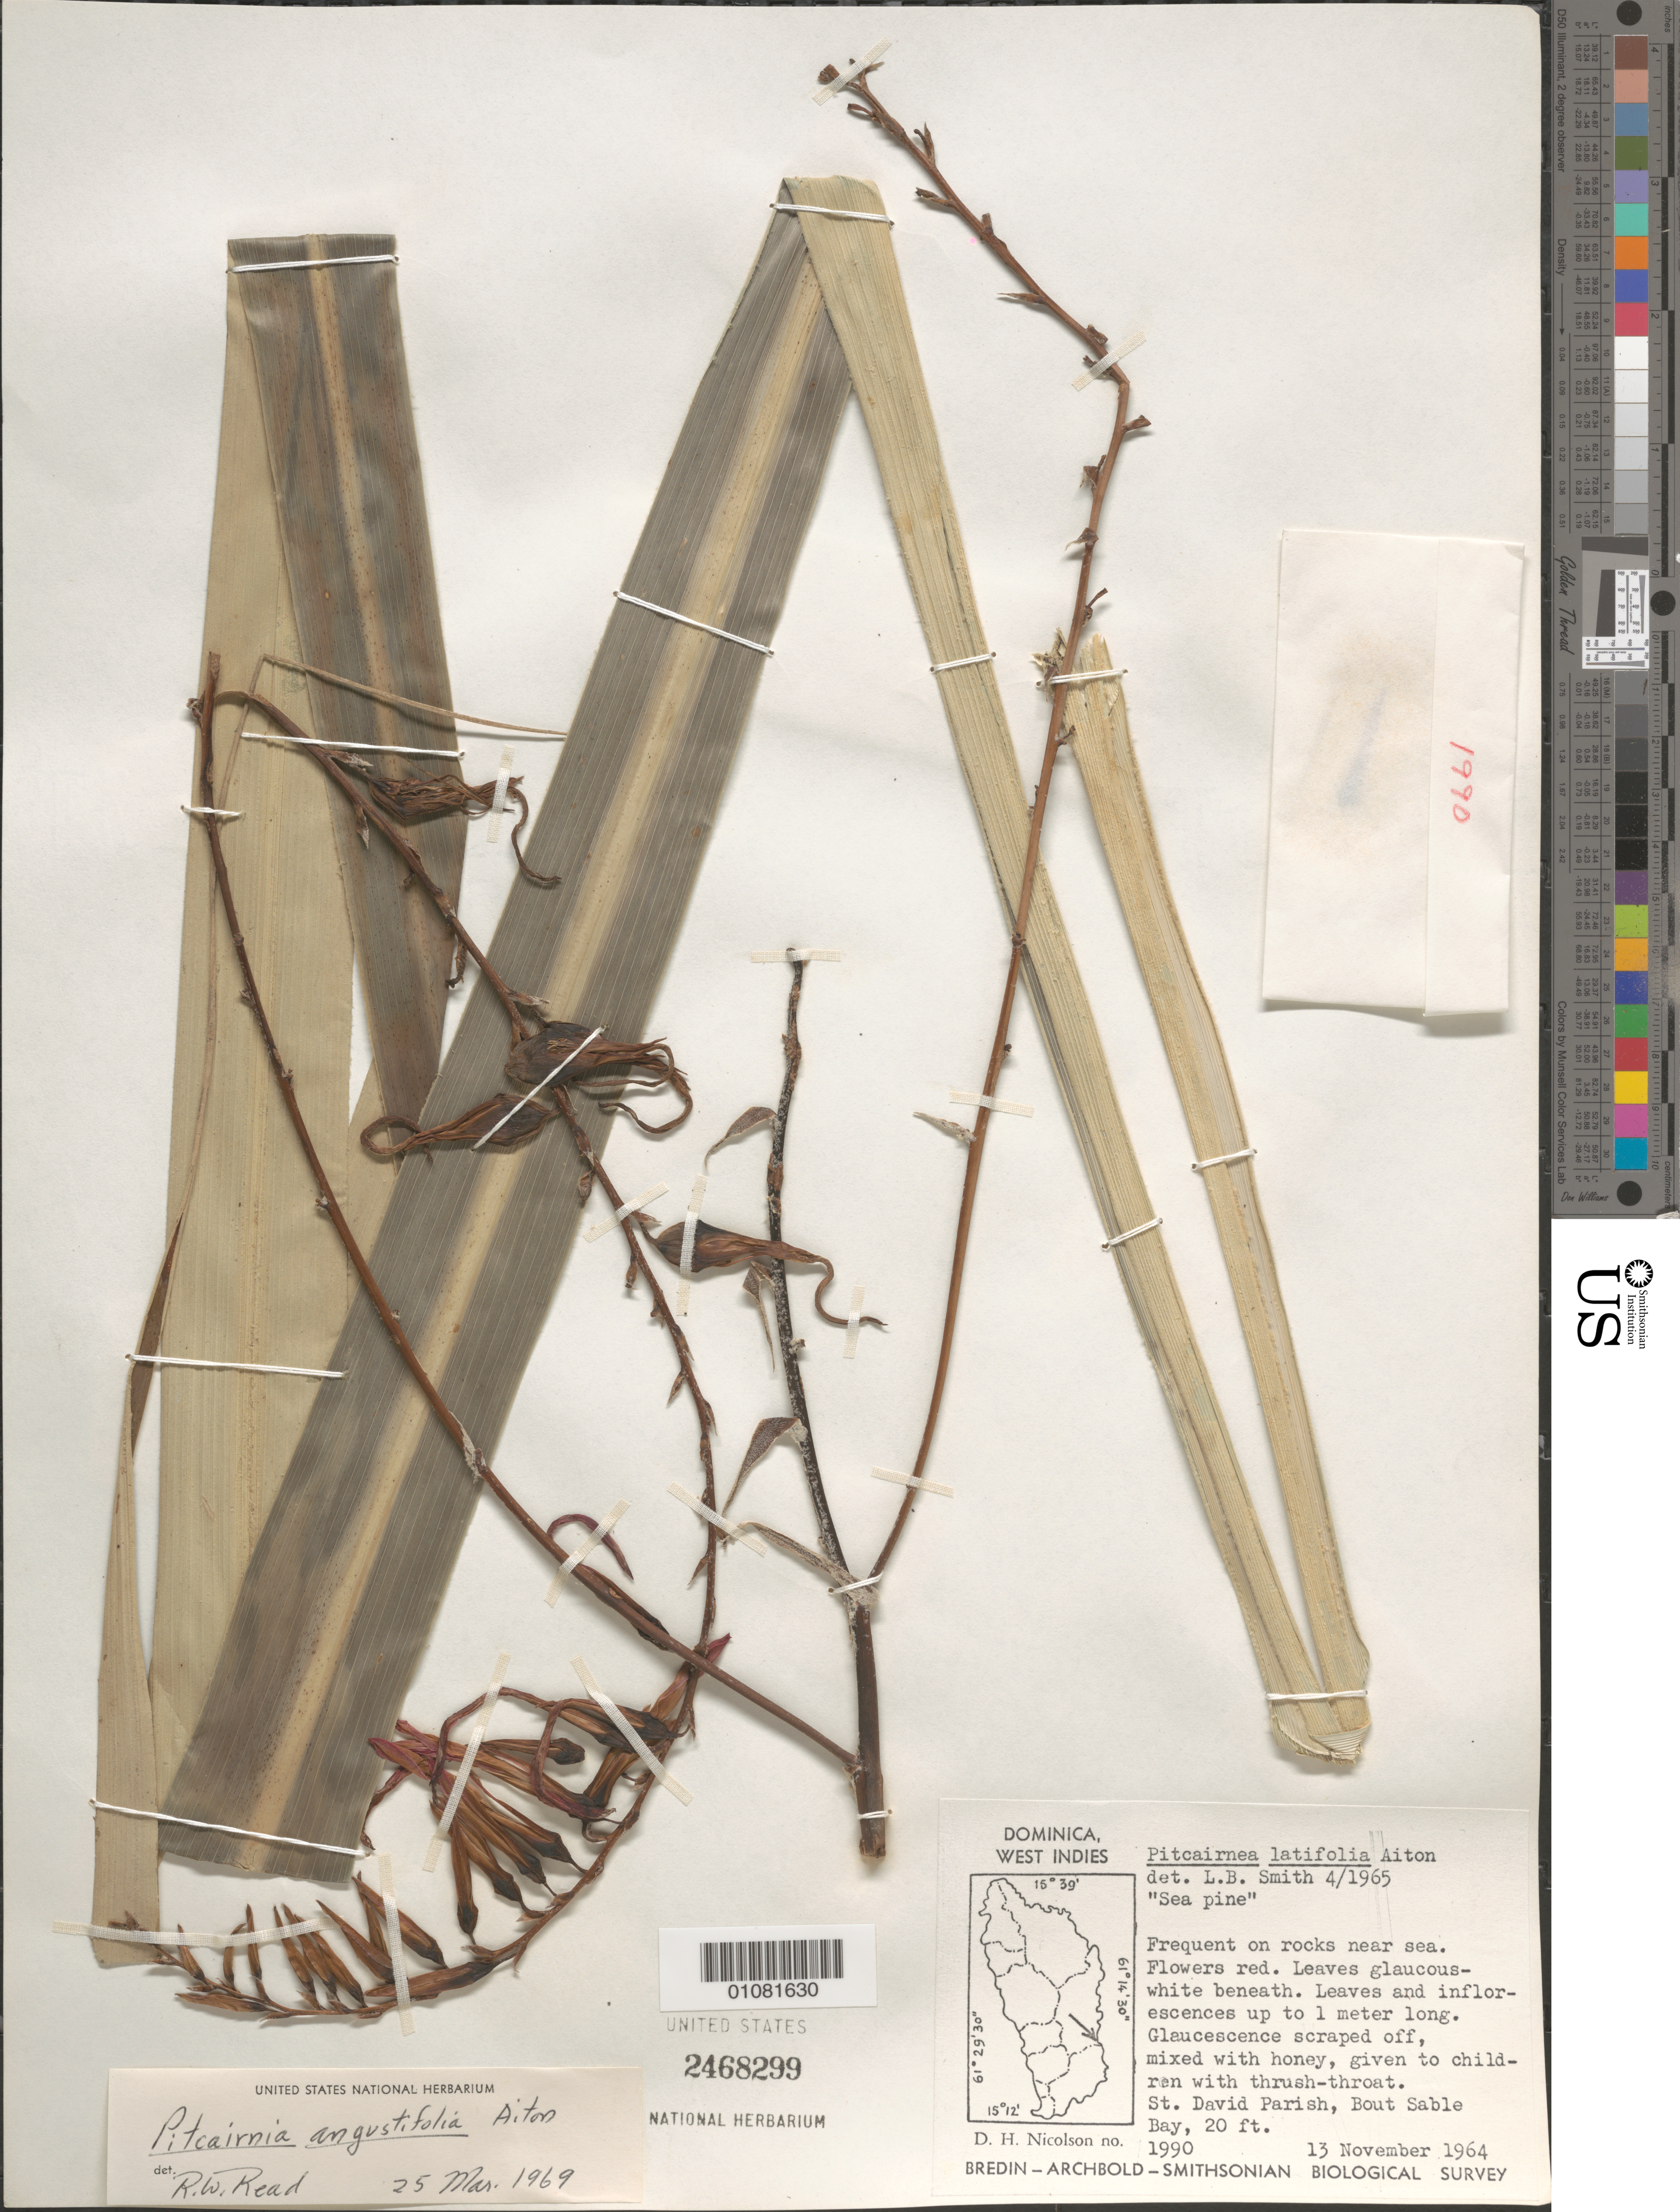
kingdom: Plantae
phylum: Tracheophyta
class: Liliopsida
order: Poales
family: Bromeliaceae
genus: Pitcairnia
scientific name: Pitcairnia angustifolia var. angustifolia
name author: Sol. ex Aiton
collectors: D. H. Nicolson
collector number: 1990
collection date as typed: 13 Nov 1964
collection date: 1964-11-13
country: Dominica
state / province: St. David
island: Dominica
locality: Bout Sable Bay. Frequent on rocks near sea.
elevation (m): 6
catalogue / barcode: US 2468299